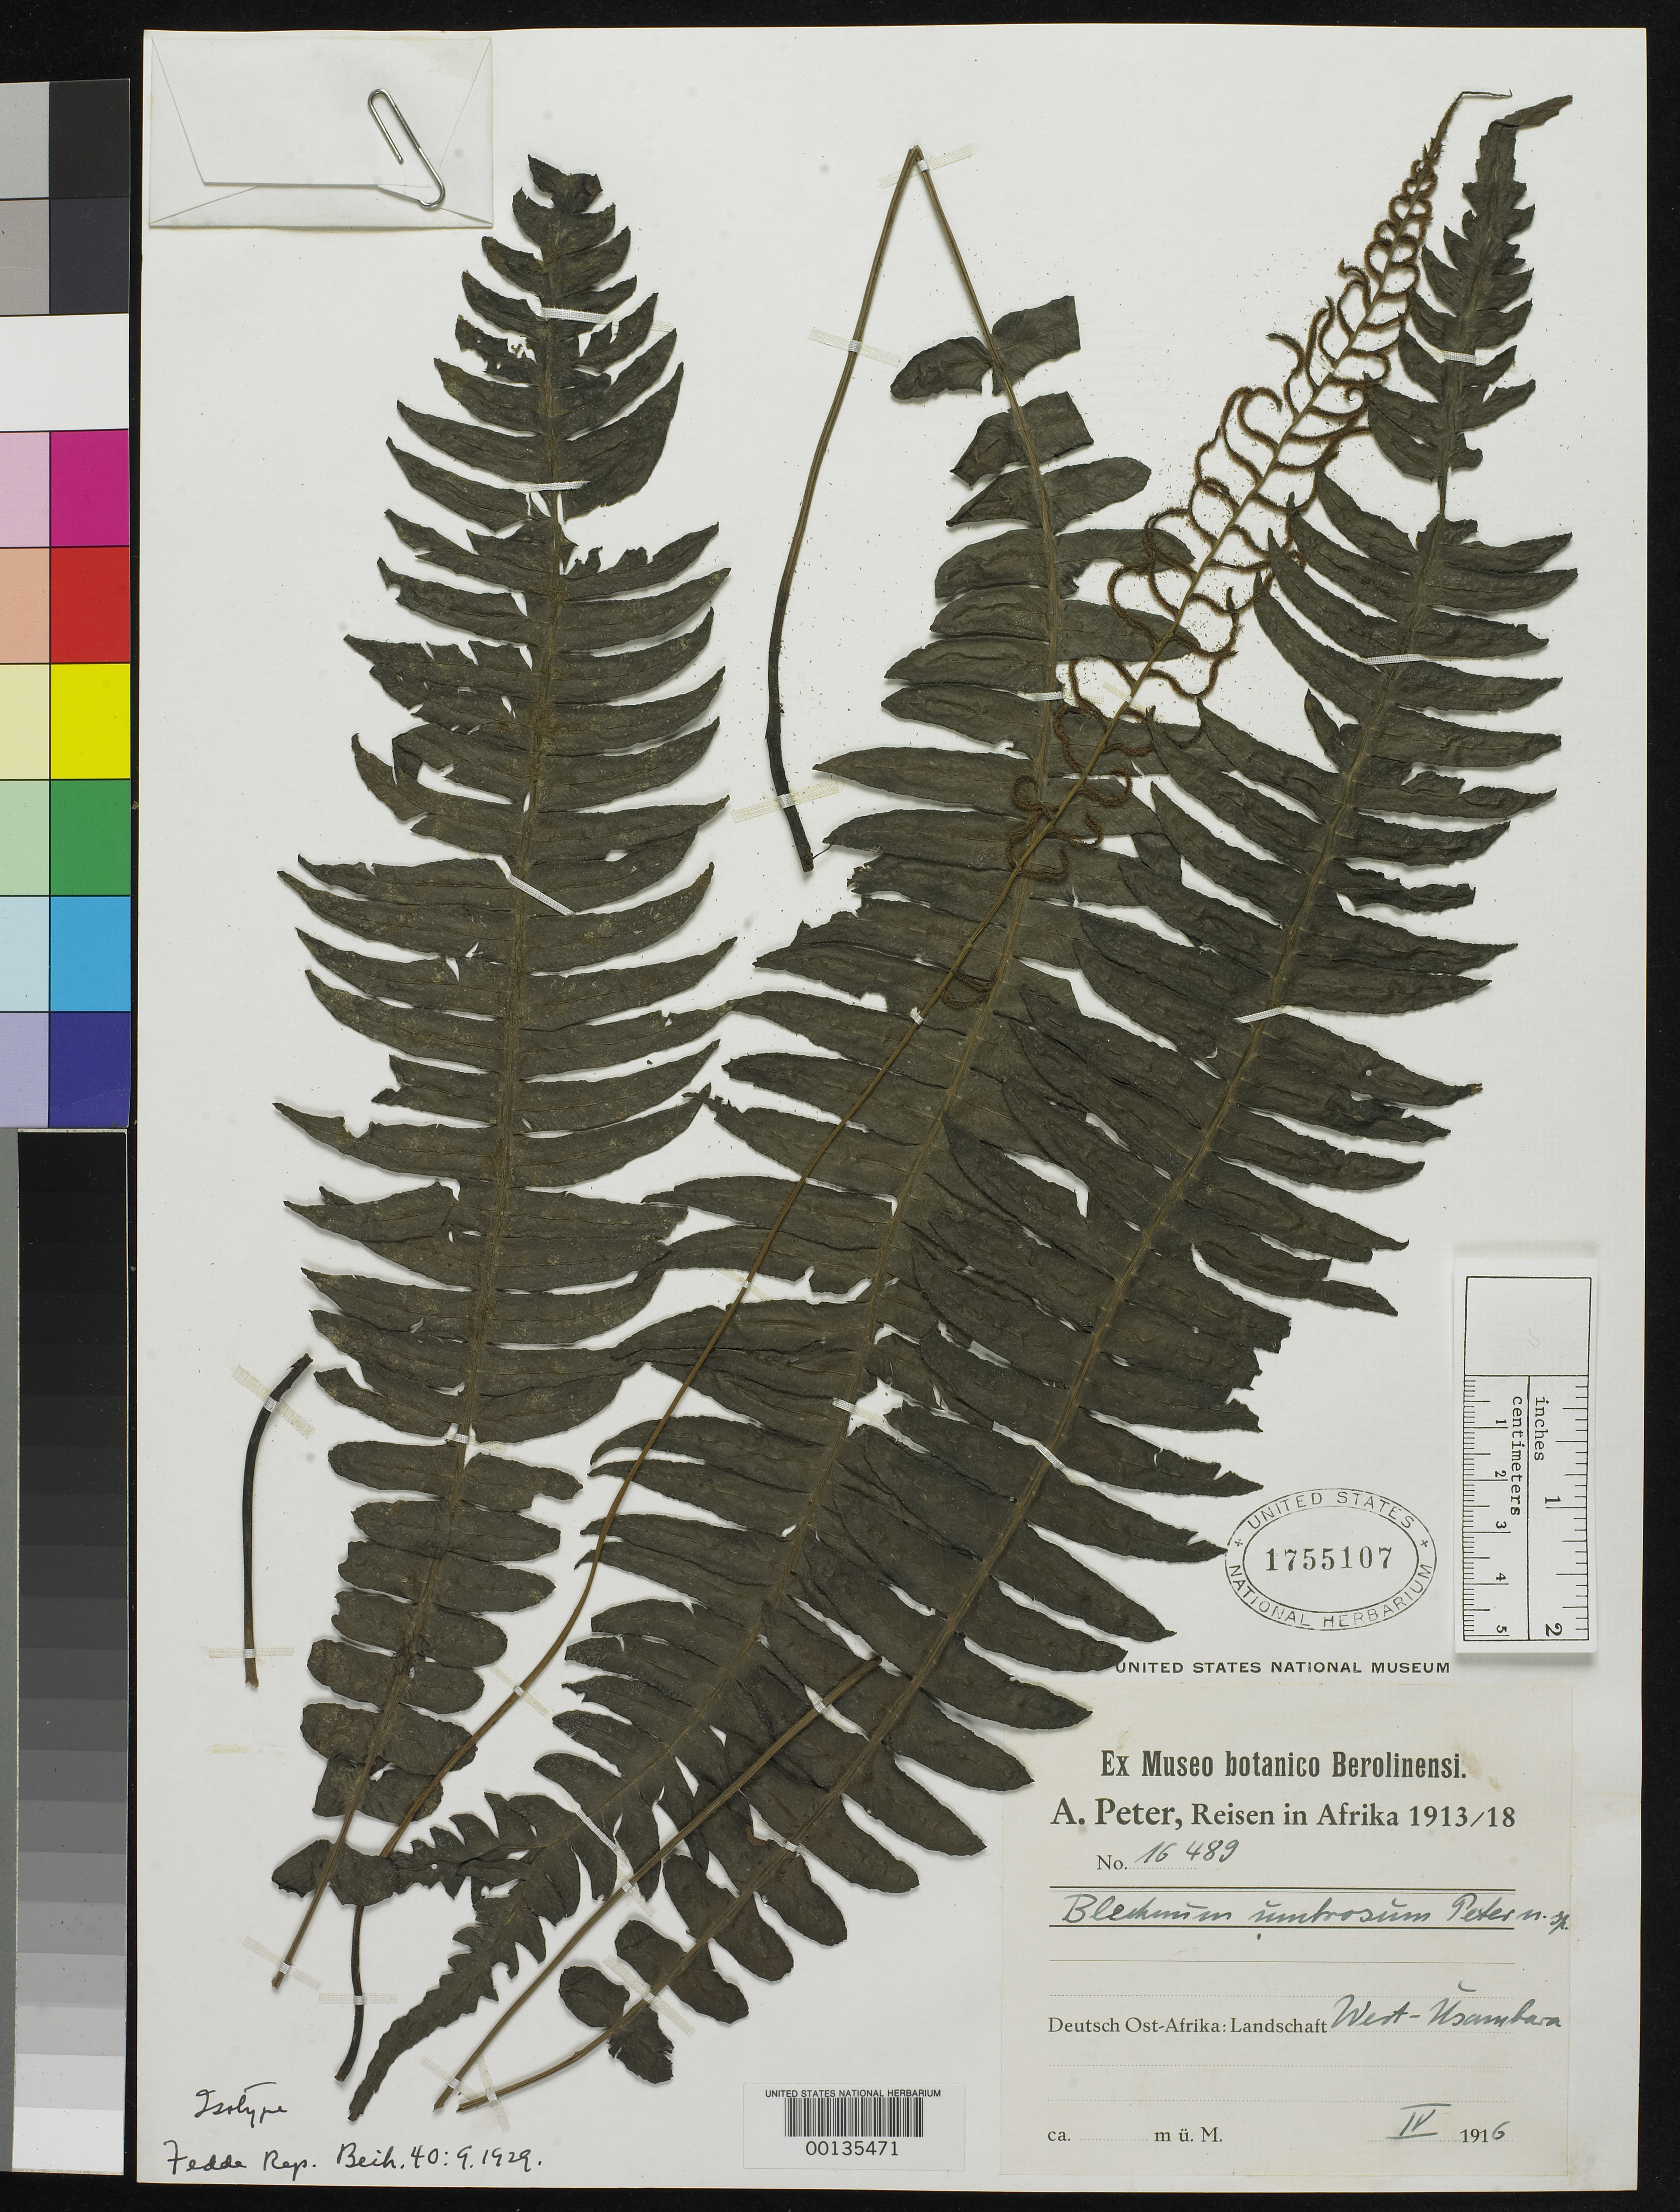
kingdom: Plantae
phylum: Tracheophyta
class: Polypodiopsida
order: Polypodiales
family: Blechnaceae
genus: Blechnum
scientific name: Blechnum umbrosum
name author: Peter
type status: Type Collection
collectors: G. A. Peter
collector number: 16489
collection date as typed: Apr 1916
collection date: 1916-04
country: Tanzania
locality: West Usambara.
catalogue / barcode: US 1755107